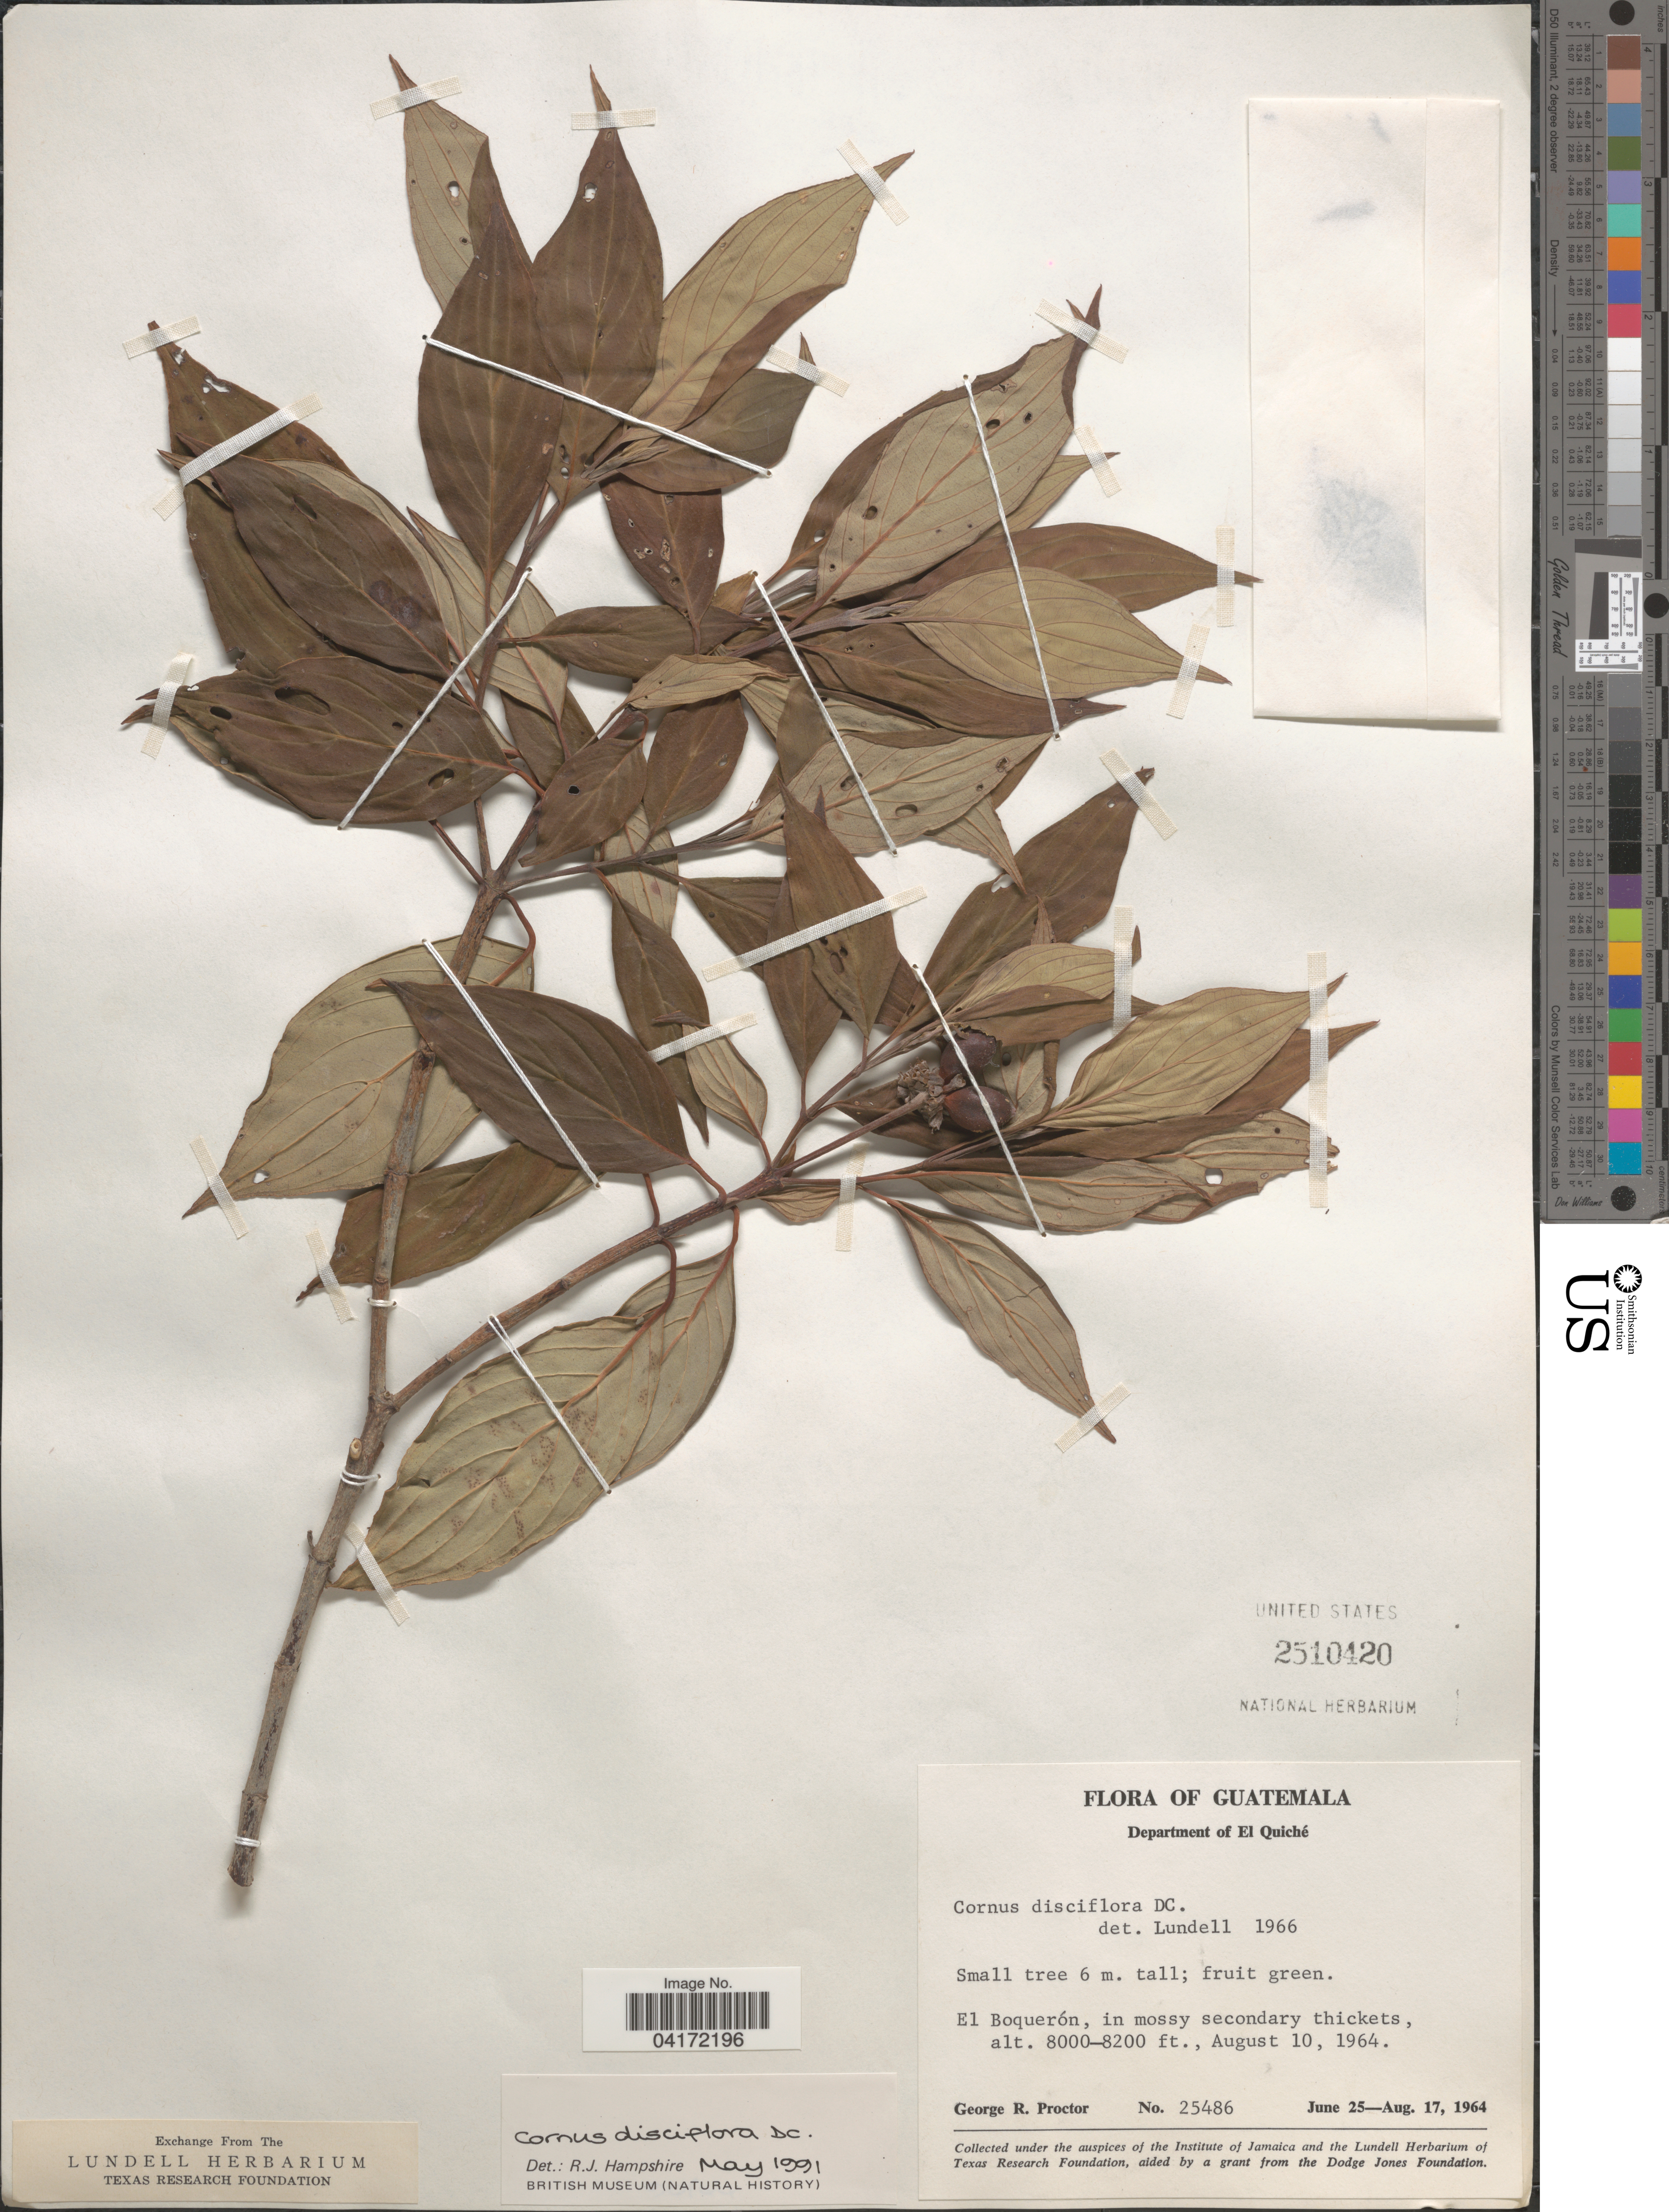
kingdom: Plantae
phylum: Tracheophyta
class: Magnoliopsida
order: Cornales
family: Cornaceae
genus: Cornus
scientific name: Cornus disciflora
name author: Moc. & Sessé ex DC.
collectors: G. Proctor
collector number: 25486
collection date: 1964-08-10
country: Guatemala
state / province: El Quiche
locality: Department of El Quiché. El Boquerón.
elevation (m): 2438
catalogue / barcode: US 2510420